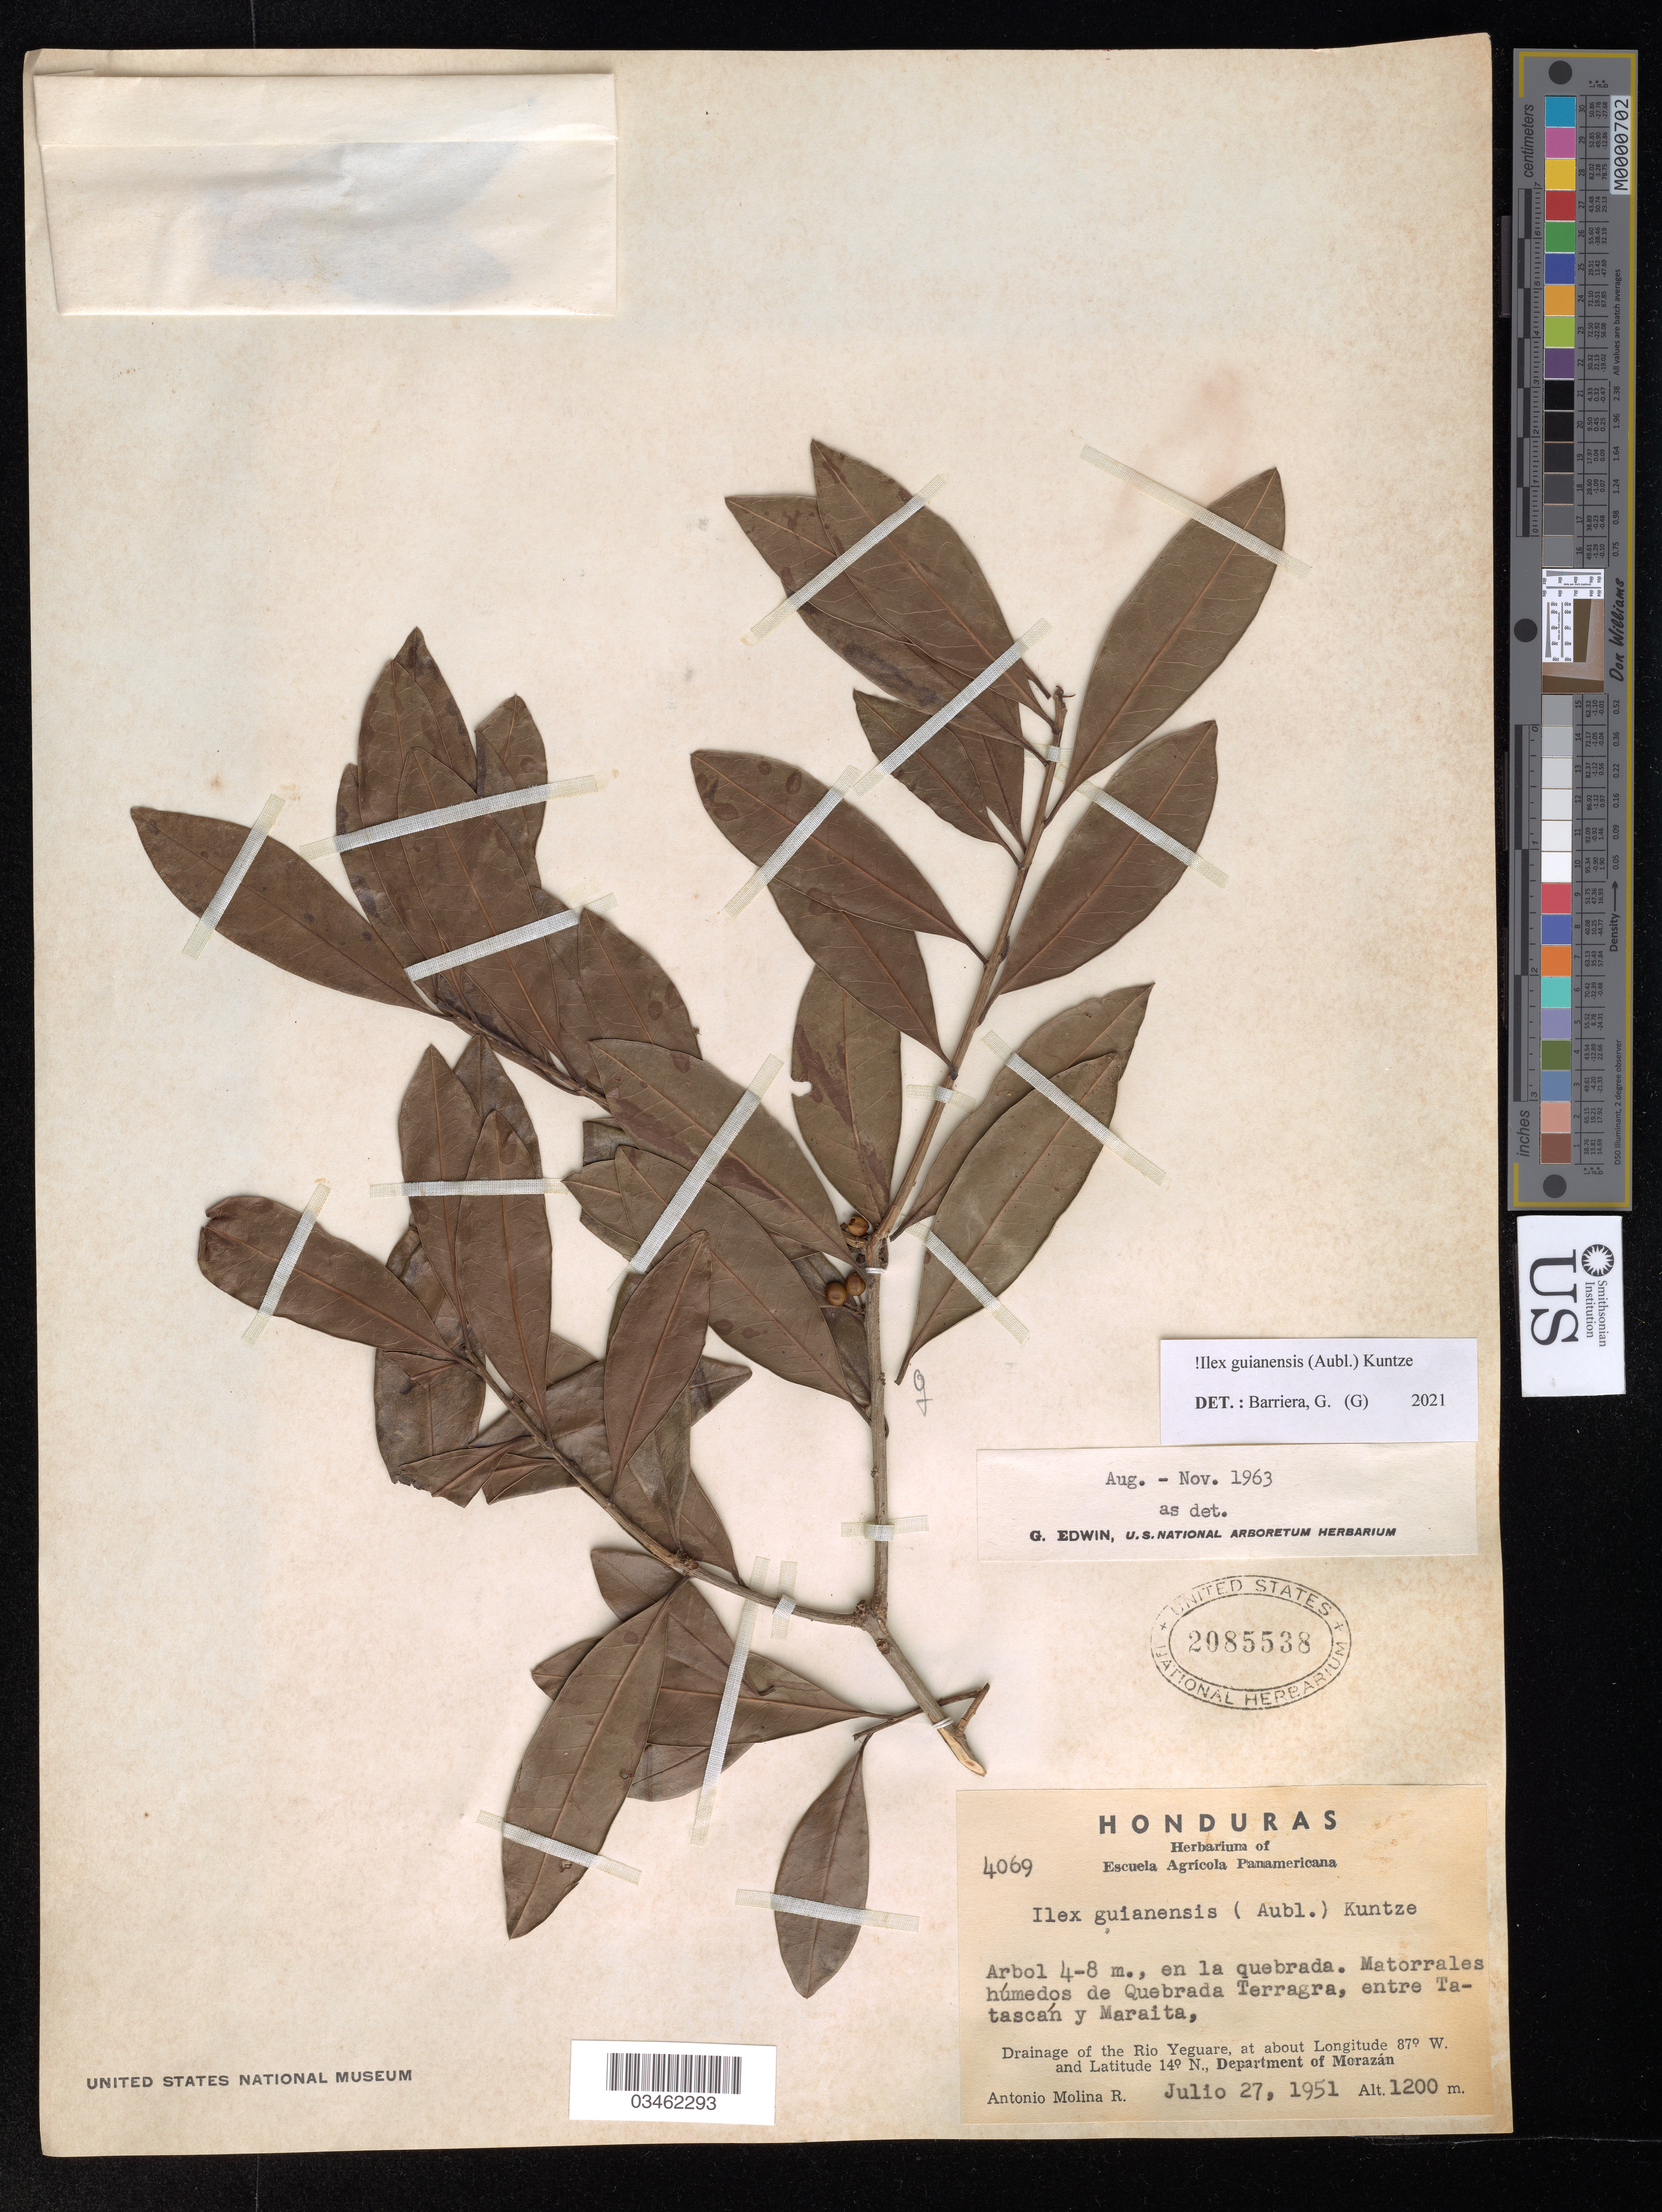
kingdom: Plantae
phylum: Tracheophyta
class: Magnoliopsida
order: Aquifoliales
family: Aquifoliaceae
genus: Ilex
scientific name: Ilex guianensis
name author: (Aubl.) Kuntze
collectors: A. Molina R.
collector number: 4069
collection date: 1951-07-27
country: Honduras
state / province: Fco. Morazán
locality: Matorrales húmedos de Quebrada Terragra, entre Tatascán y Maraita, Drainage of the Rio Yeguare.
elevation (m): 1200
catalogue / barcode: US 2085538